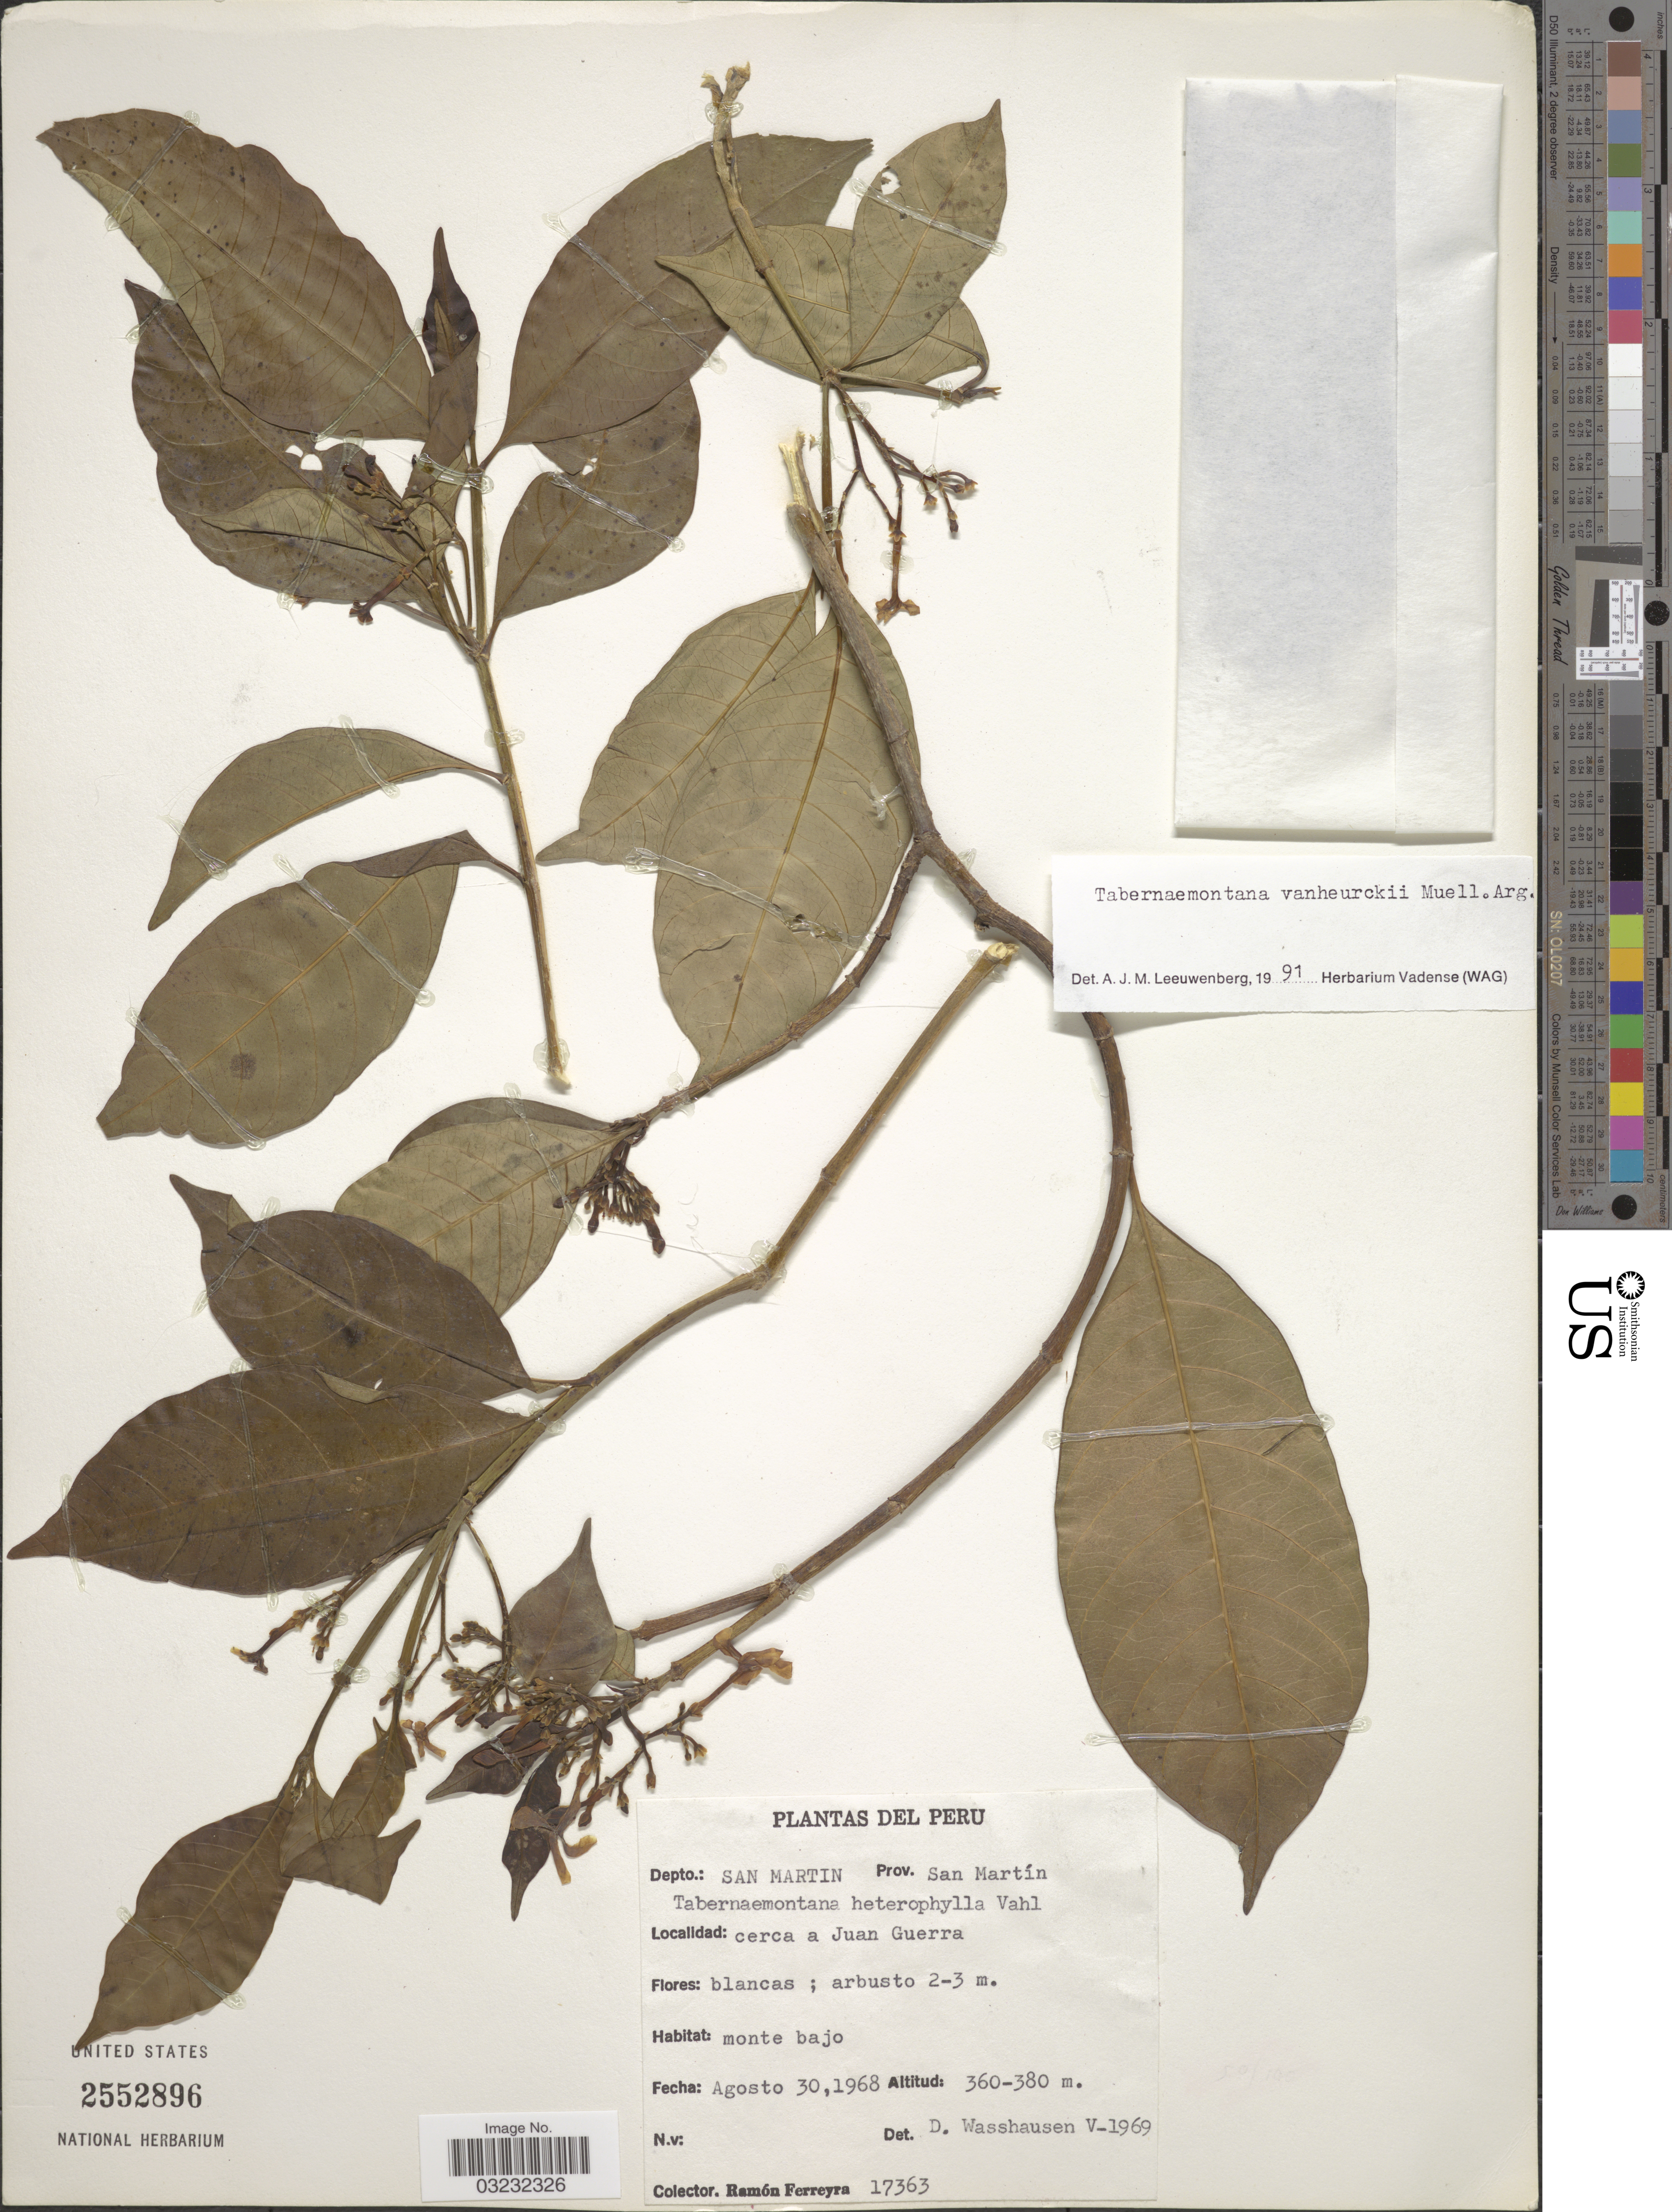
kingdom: Plantae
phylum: Tracheophyta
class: Magnoliopsida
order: Gentianales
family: Apocynaceae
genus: Tabernaemontana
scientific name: Tabernaemontana vanheurckii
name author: Müll. Arg.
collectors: R. A. Ferreyra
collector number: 17363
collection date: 1968-08-30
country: Peru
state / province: San Martín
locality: Depto.: San Martin, Prov. San Martín, cerca al Juan Guerra.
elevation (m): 360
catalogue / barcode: US 2552896